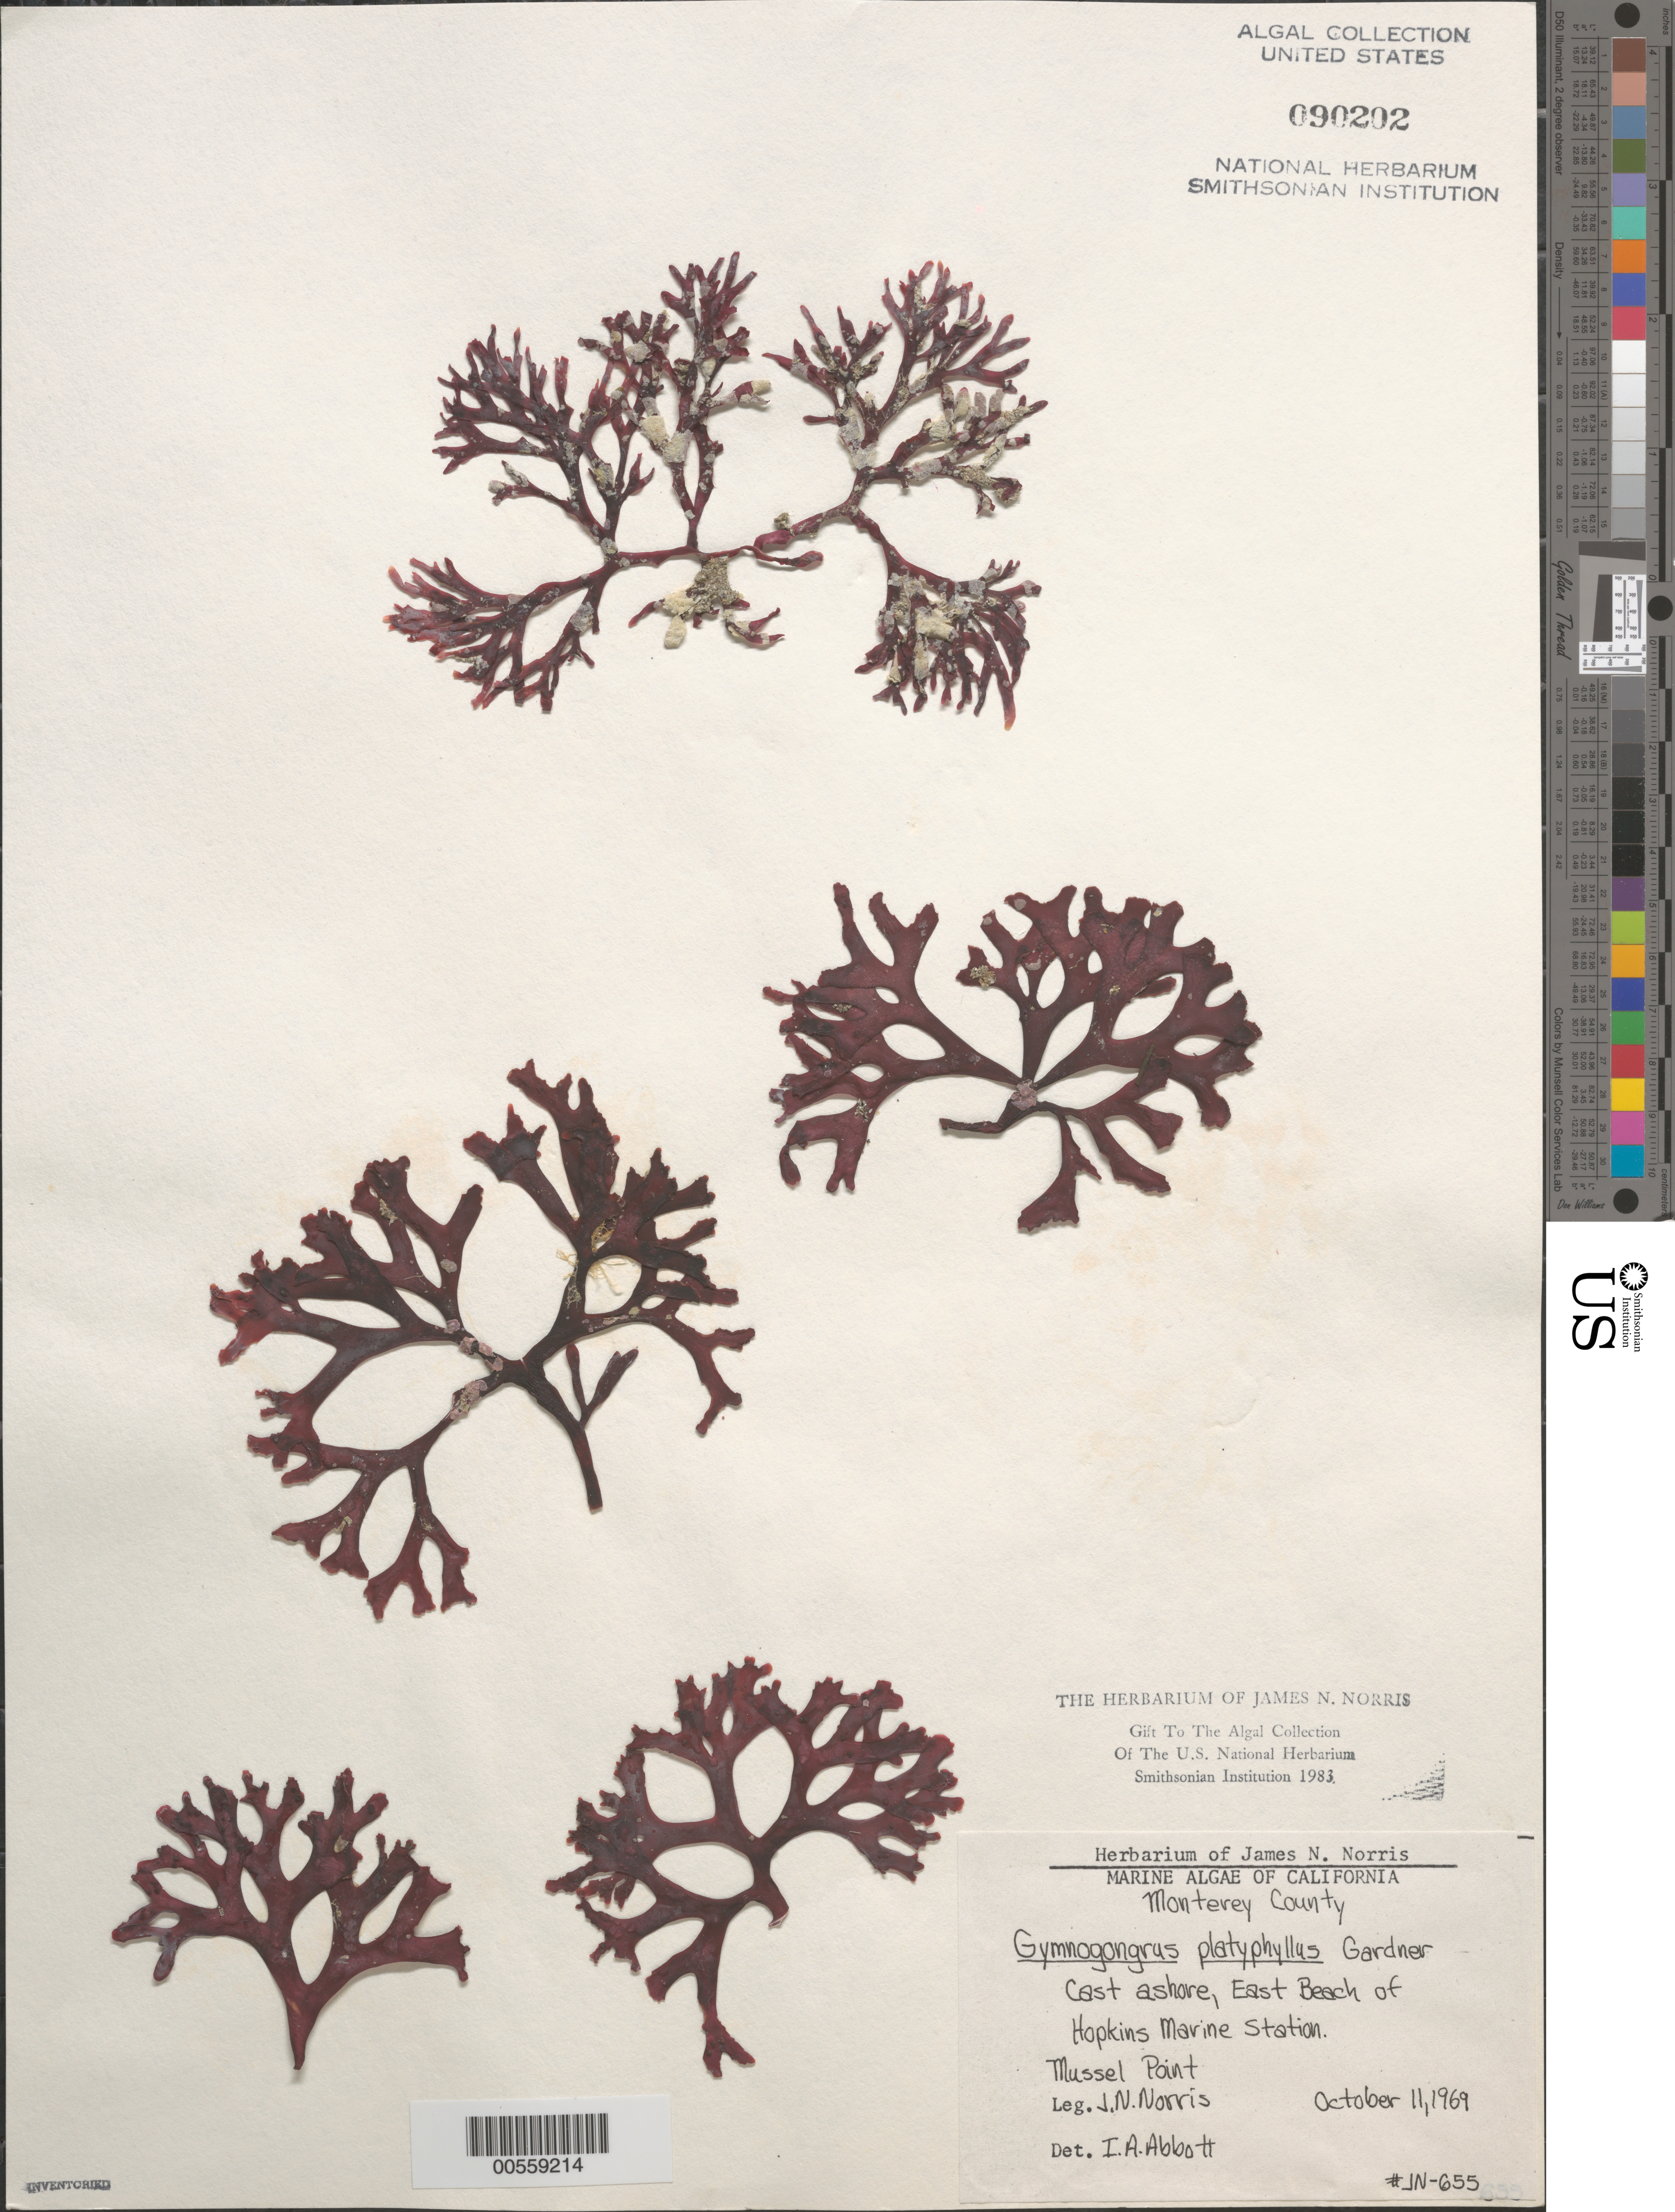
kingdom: Plantae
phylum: Rhodophyta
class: Florideophyceae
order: Gigartinales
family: Phyllophoraceae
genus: Gymnogongrus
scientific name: Gymnogongrus platyphyllus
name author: N.L. Gardner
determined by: Abbott, Isabella A.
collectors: J. N. Norris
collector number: JN-655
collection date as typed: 11 Oct 1969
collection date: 1969-10-11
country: United States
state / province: California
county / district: Monterey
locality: East Beach, Hopkins Marine Station, Mussel Point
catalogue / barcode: US 90202